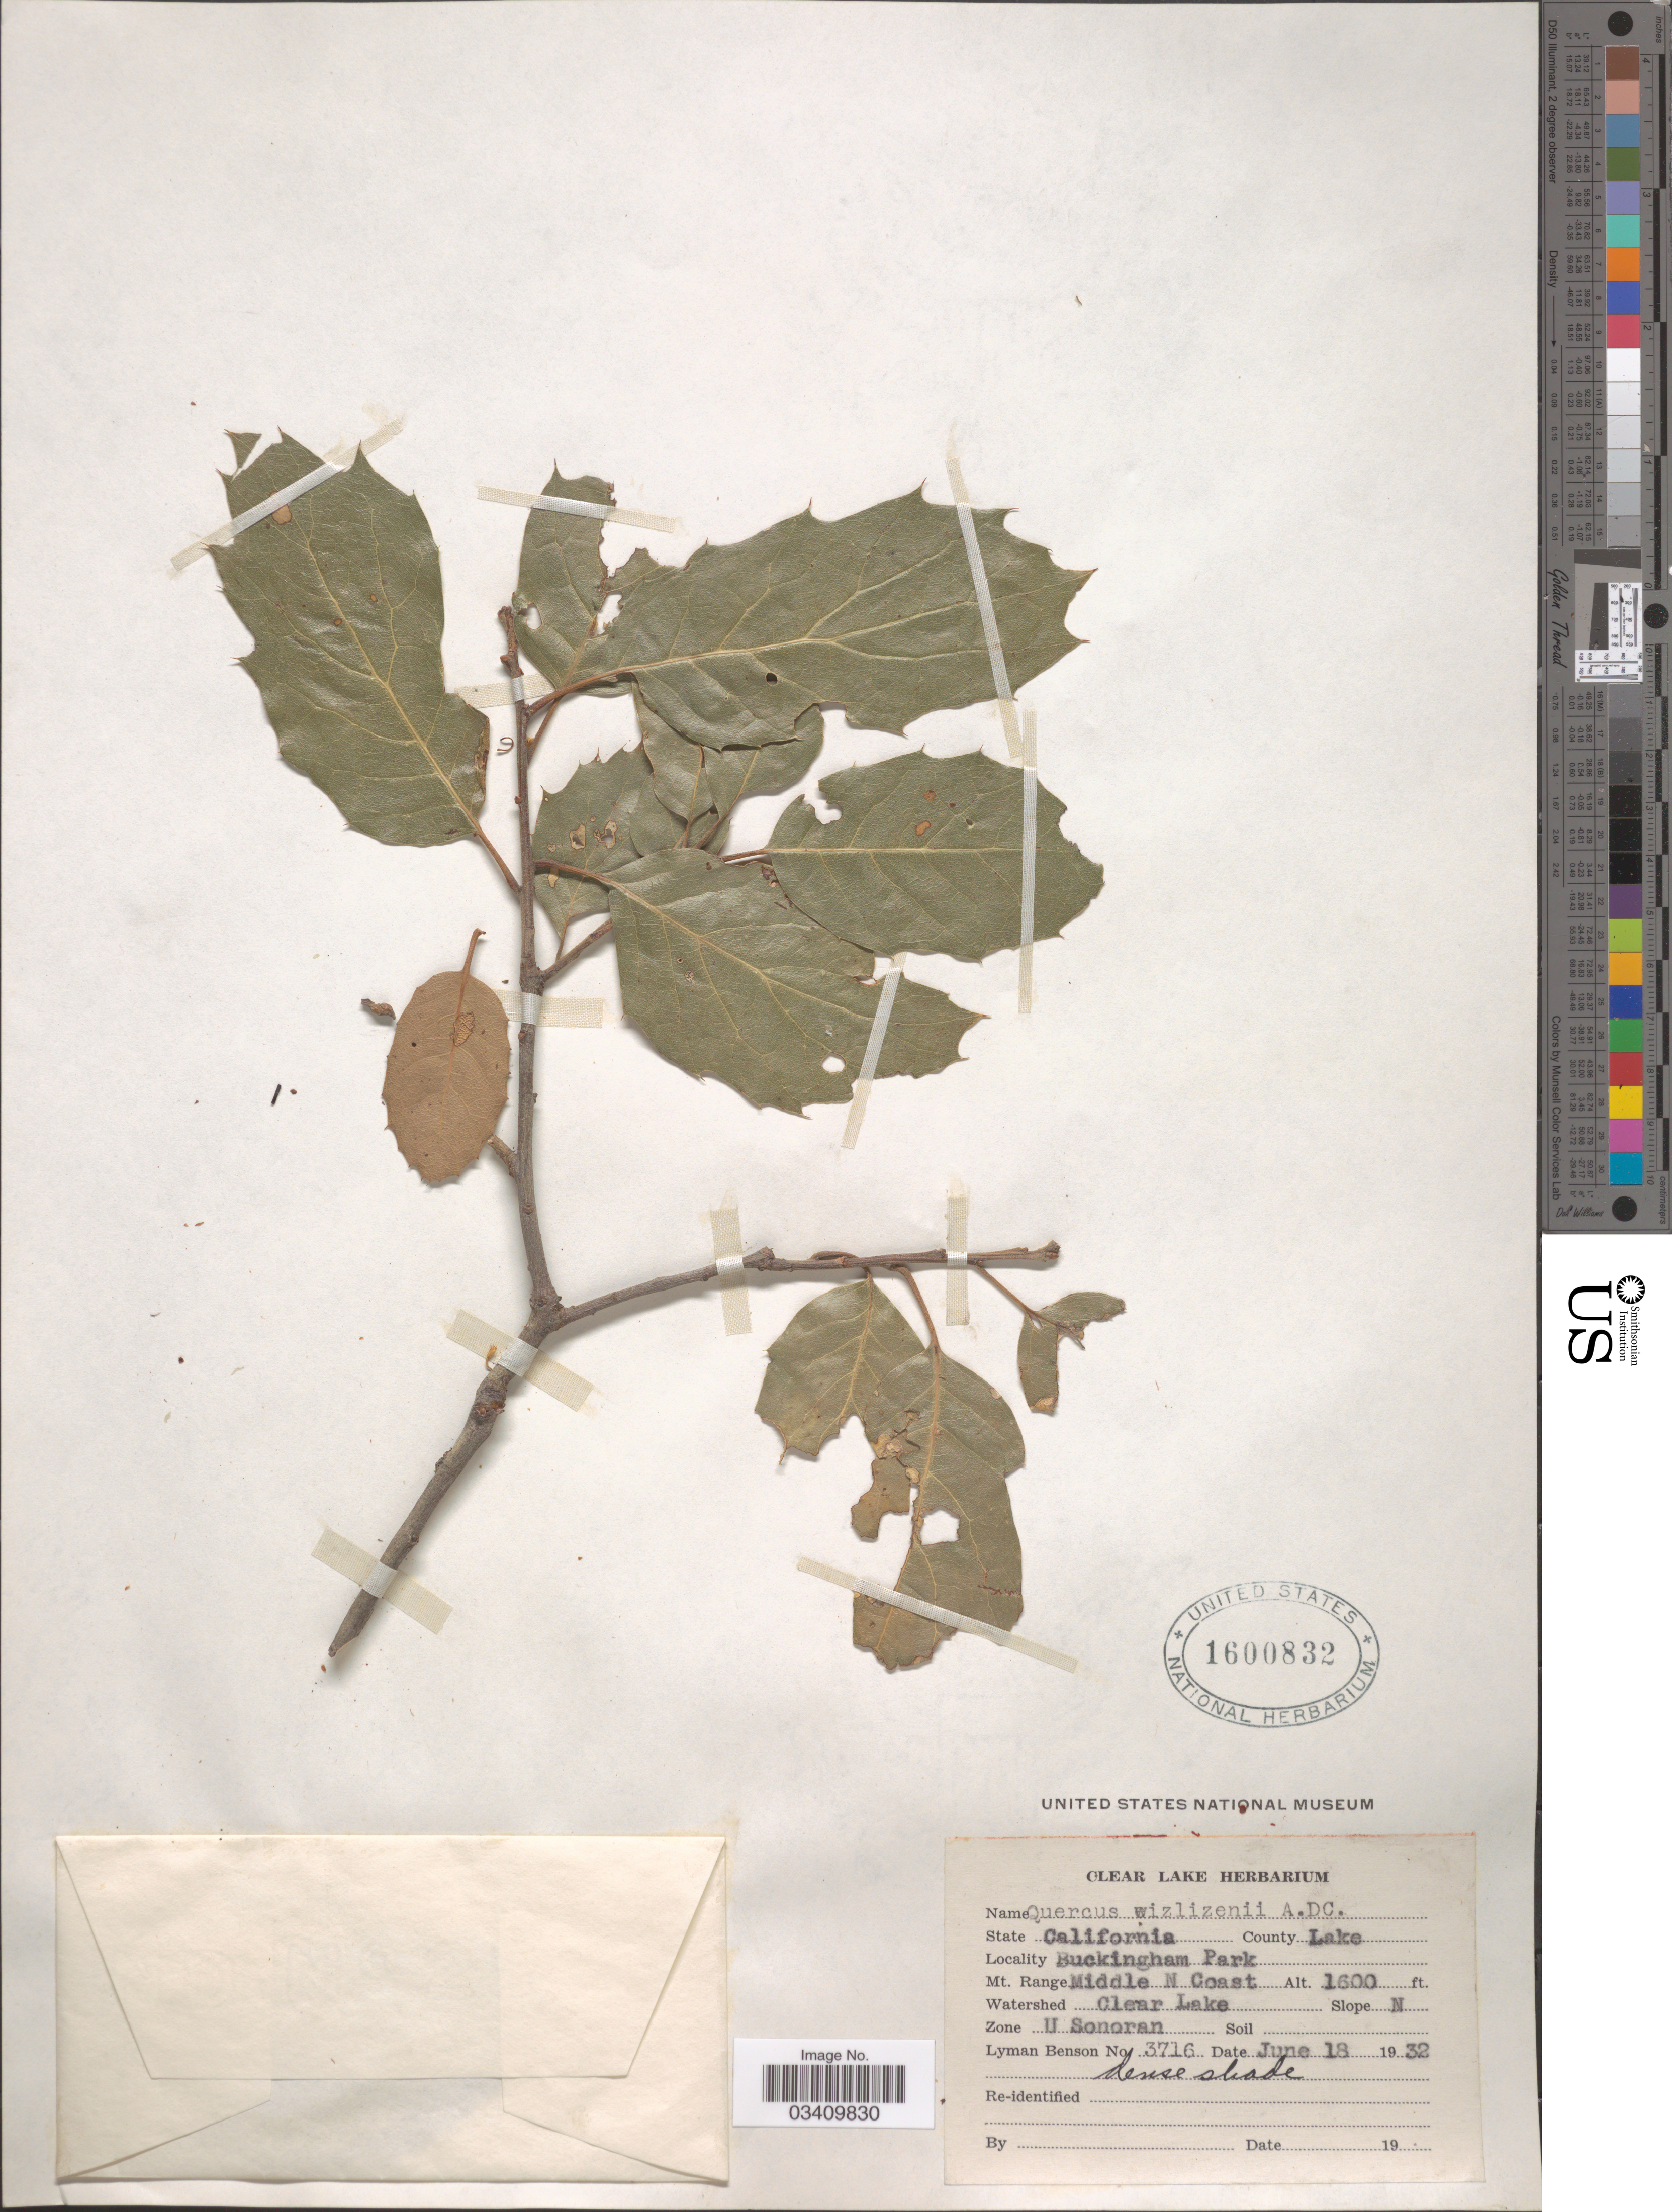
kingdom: Plantae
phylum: Tracheophyta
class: Magnoliopsida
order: Fagales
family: Fagaceae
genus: Quercus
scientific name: Quercus wislizeni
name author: A. DC.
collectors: L. D. Benson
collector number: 3716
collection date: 1932-06-18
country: United States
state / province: California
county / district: Lake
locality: County Lake. Buckingham Park. Mt. Range Middle N Coast. Watershed Clear Lake. Zone U Sonoran.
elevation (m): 488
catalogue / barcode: US 1600832